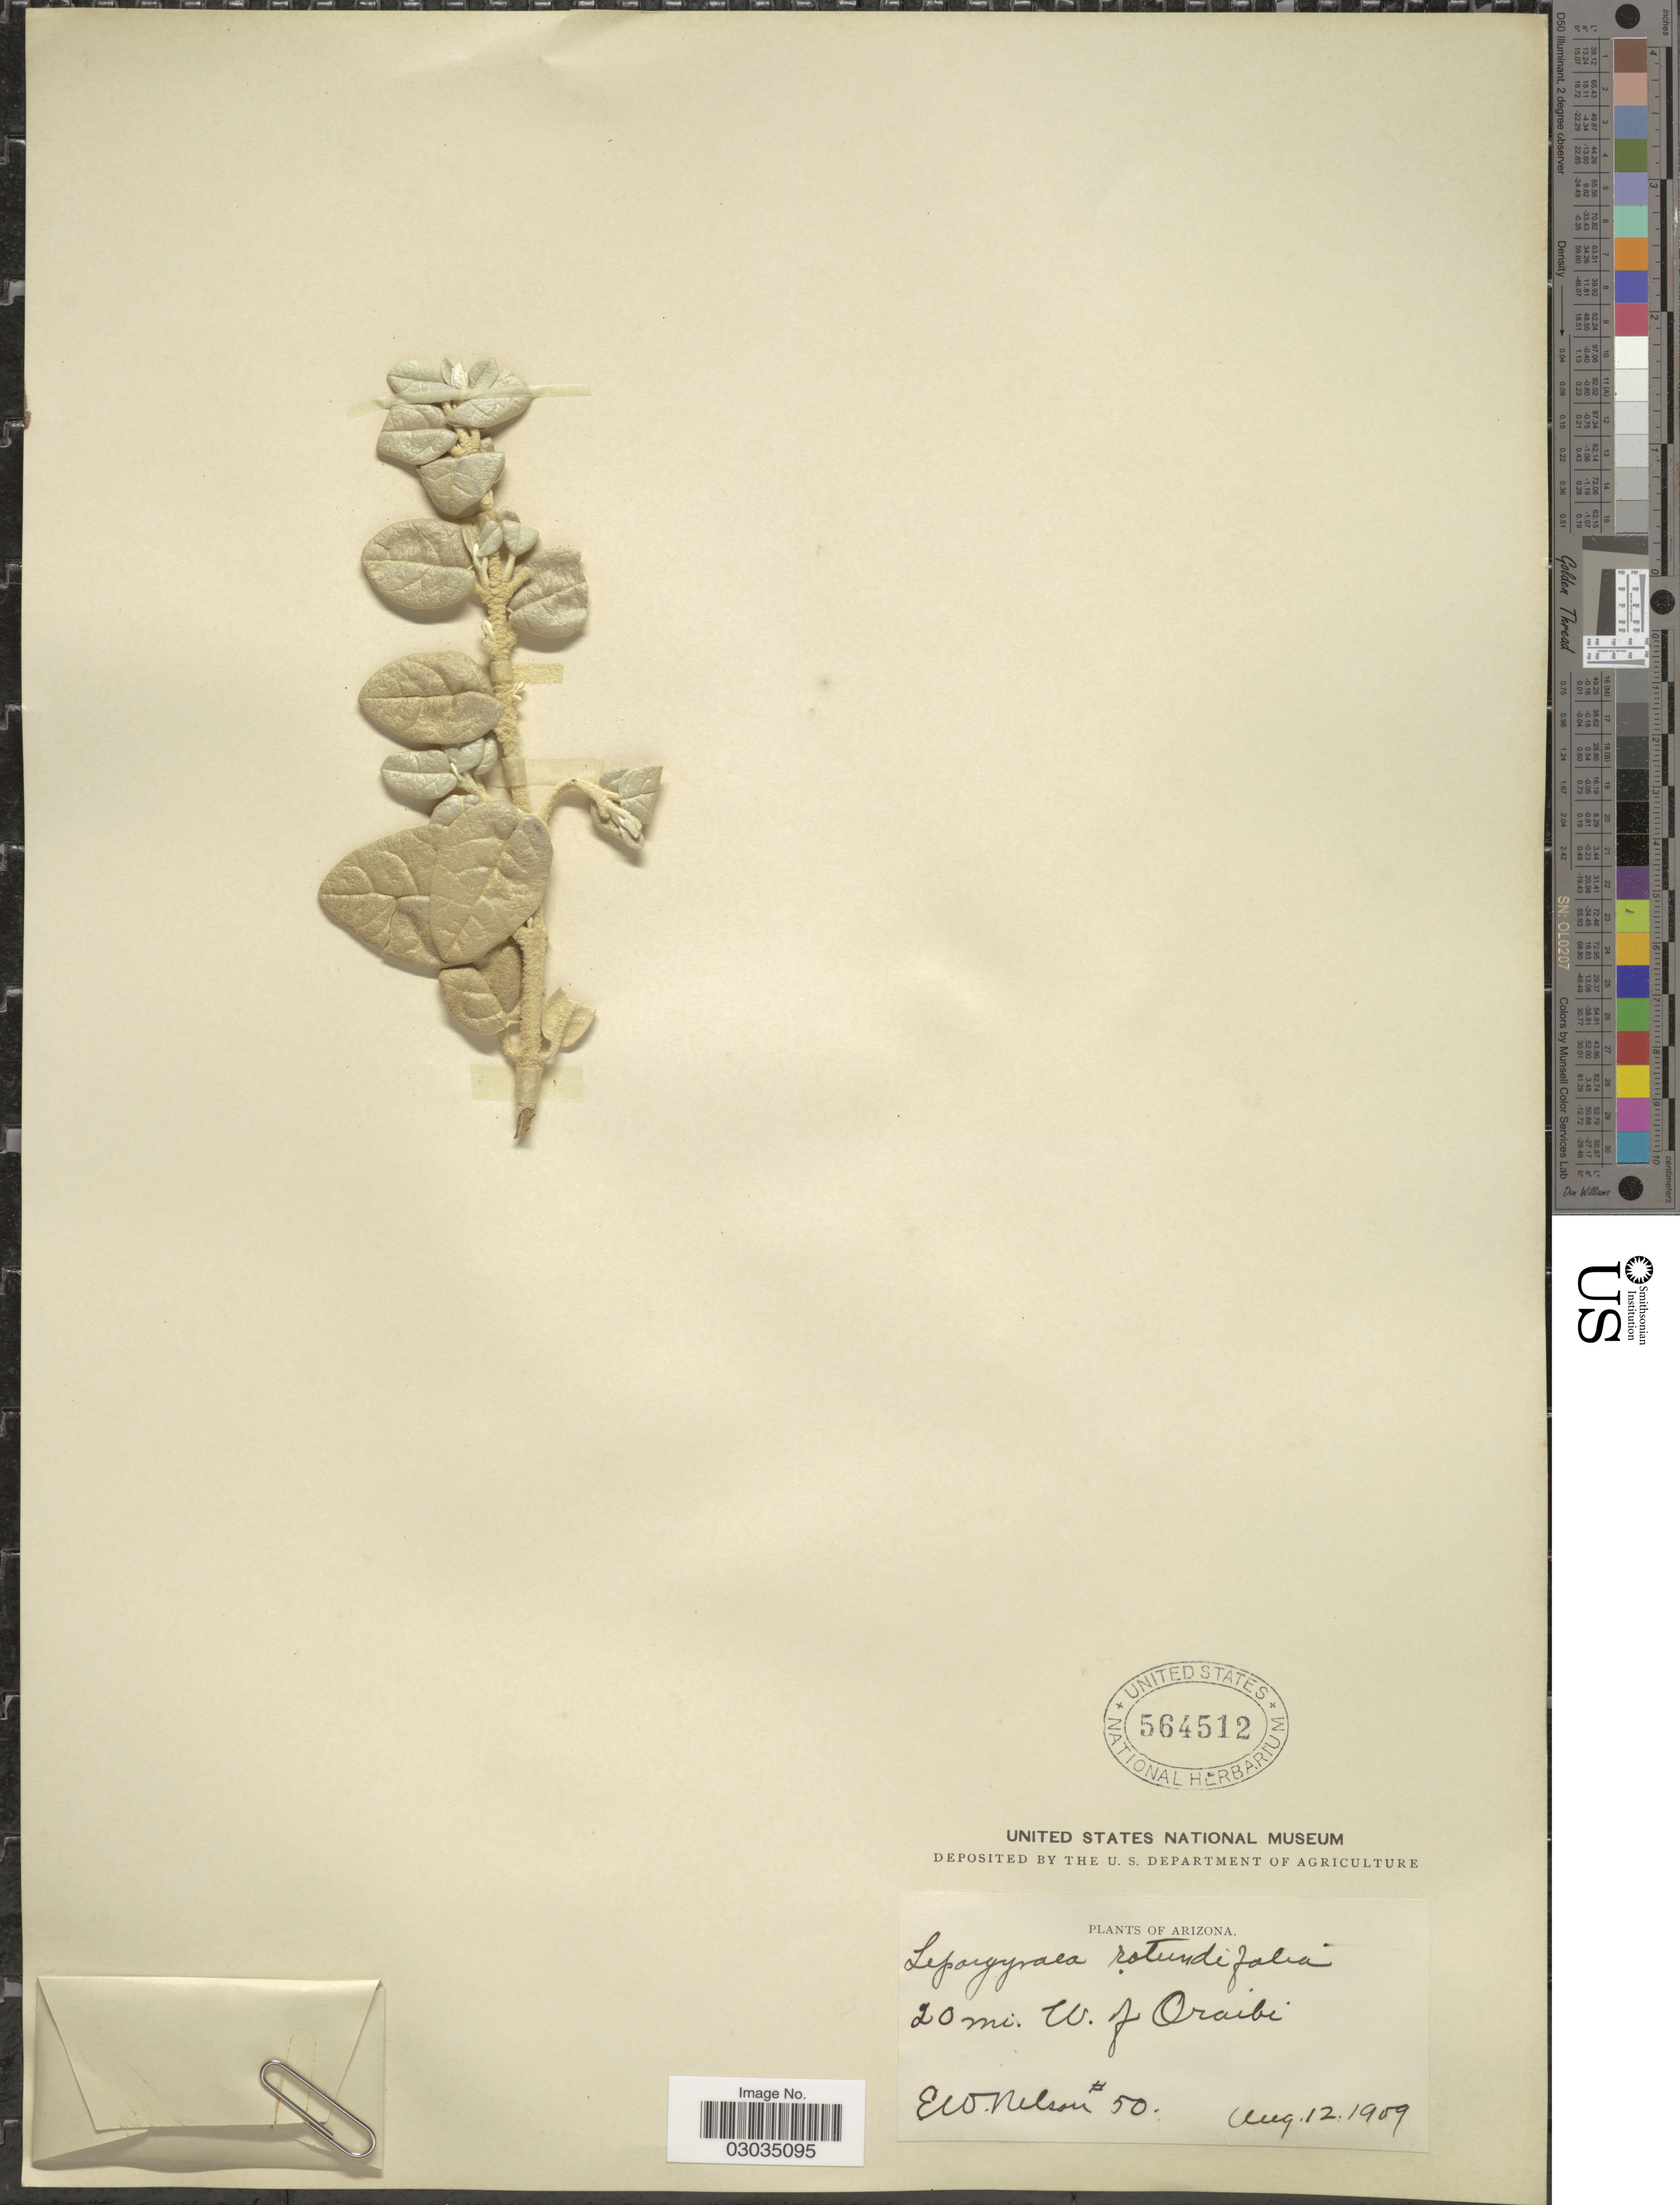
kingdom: Plantae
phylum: Tracheophyta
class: Magnoliopsida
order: Rosales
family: Elaeagnaceae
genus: Shepherdia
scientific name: Shepherdia rotundifolia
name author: Parry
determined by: Strong, Mark T., (BOT), Smithsonian Institution - National Museum of Natural History (UNITED STATES)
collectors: E. W. Nelson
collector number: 50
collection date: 1909-08-12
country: United States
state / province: Arizona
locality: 20 mi. W. of Oraibi.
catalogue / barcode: US 564512